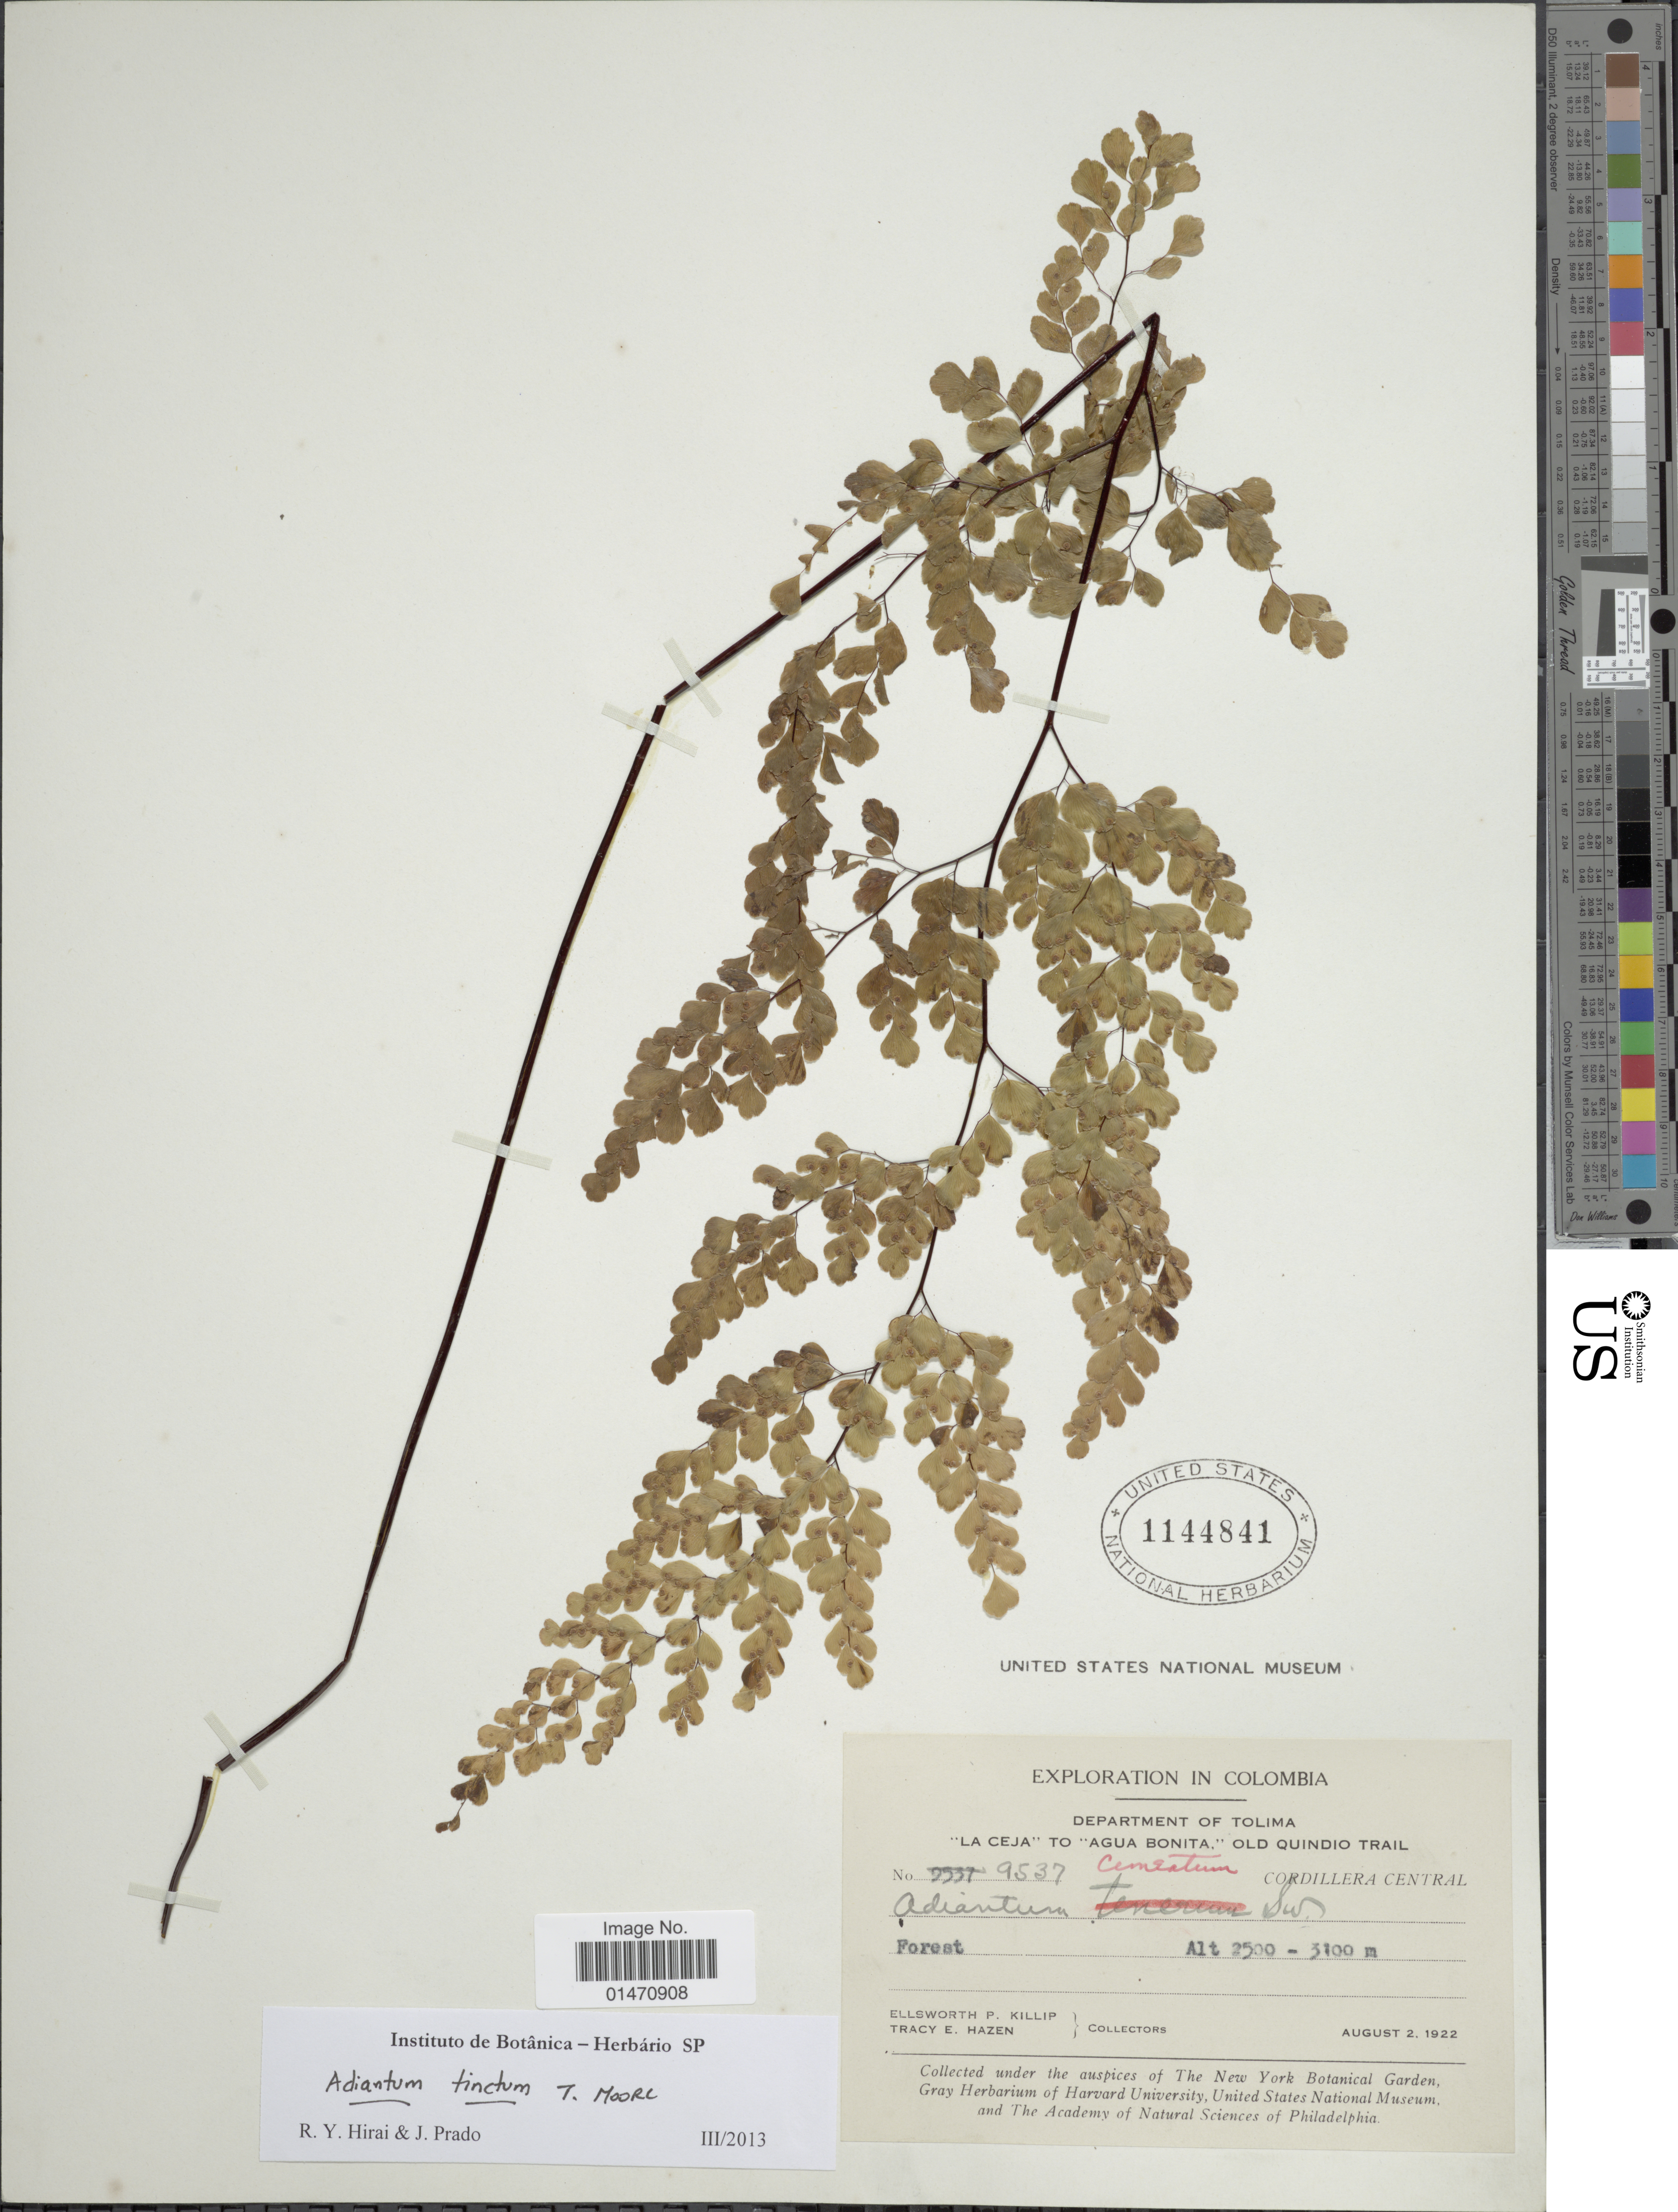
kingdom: Plantae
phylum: Tracheophyta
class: Polypodiopsida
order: Polypodiales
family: Pteridaceae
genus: Adiantum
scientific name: Adiantum tinctum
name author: T. Moore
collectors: E. P. Killip & T. E. Hazen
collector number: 9537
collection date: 1922-08-02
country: Colombia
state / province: Tolima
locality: La Ceja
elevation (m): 2500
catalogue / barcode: US 1144841